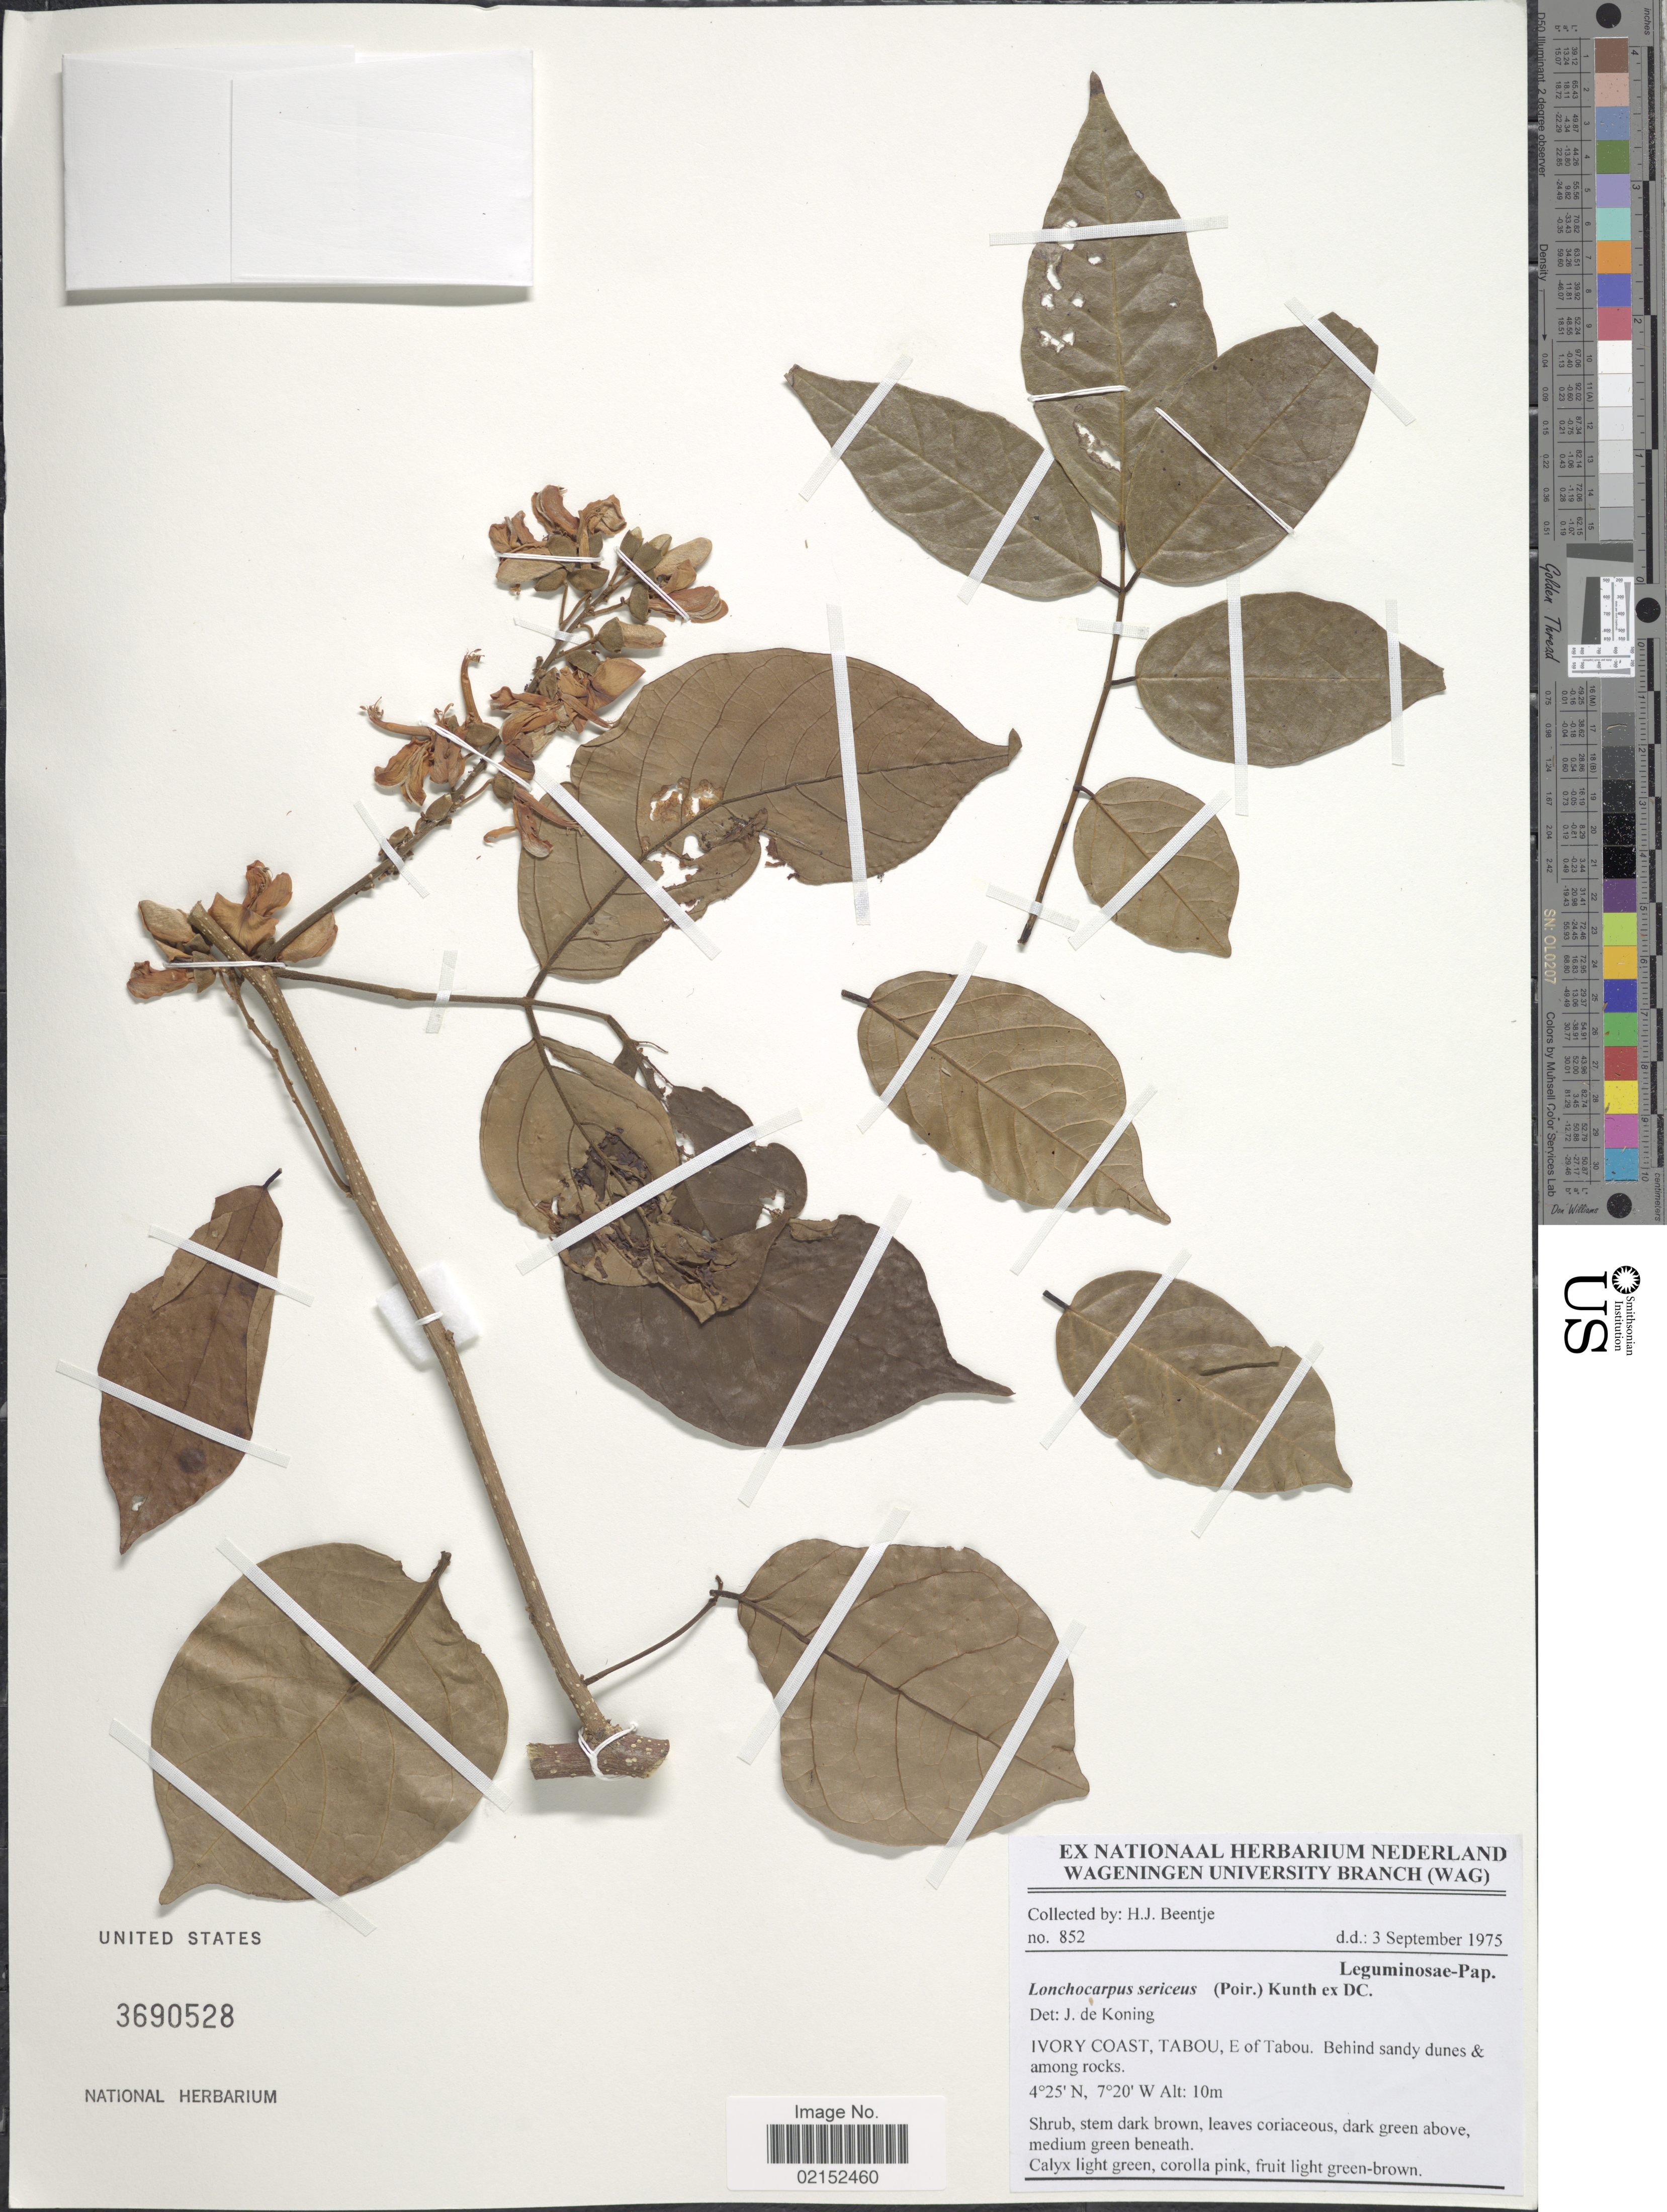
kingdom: Plantae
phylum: Tracheophyta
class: Magnoliopsida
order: Fabales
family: Fabaceae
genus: Lonchocarpus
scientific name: Lonchocarpus sericeus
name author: (Poir.) Kunth ex DC.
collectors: H. J. Beentje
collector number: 852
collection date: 1975-09-03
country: Ivory Coast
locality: Tabou, E of Tabou, Behind sandy dunes & among rocks.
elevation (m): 10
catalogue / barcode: US 3690528